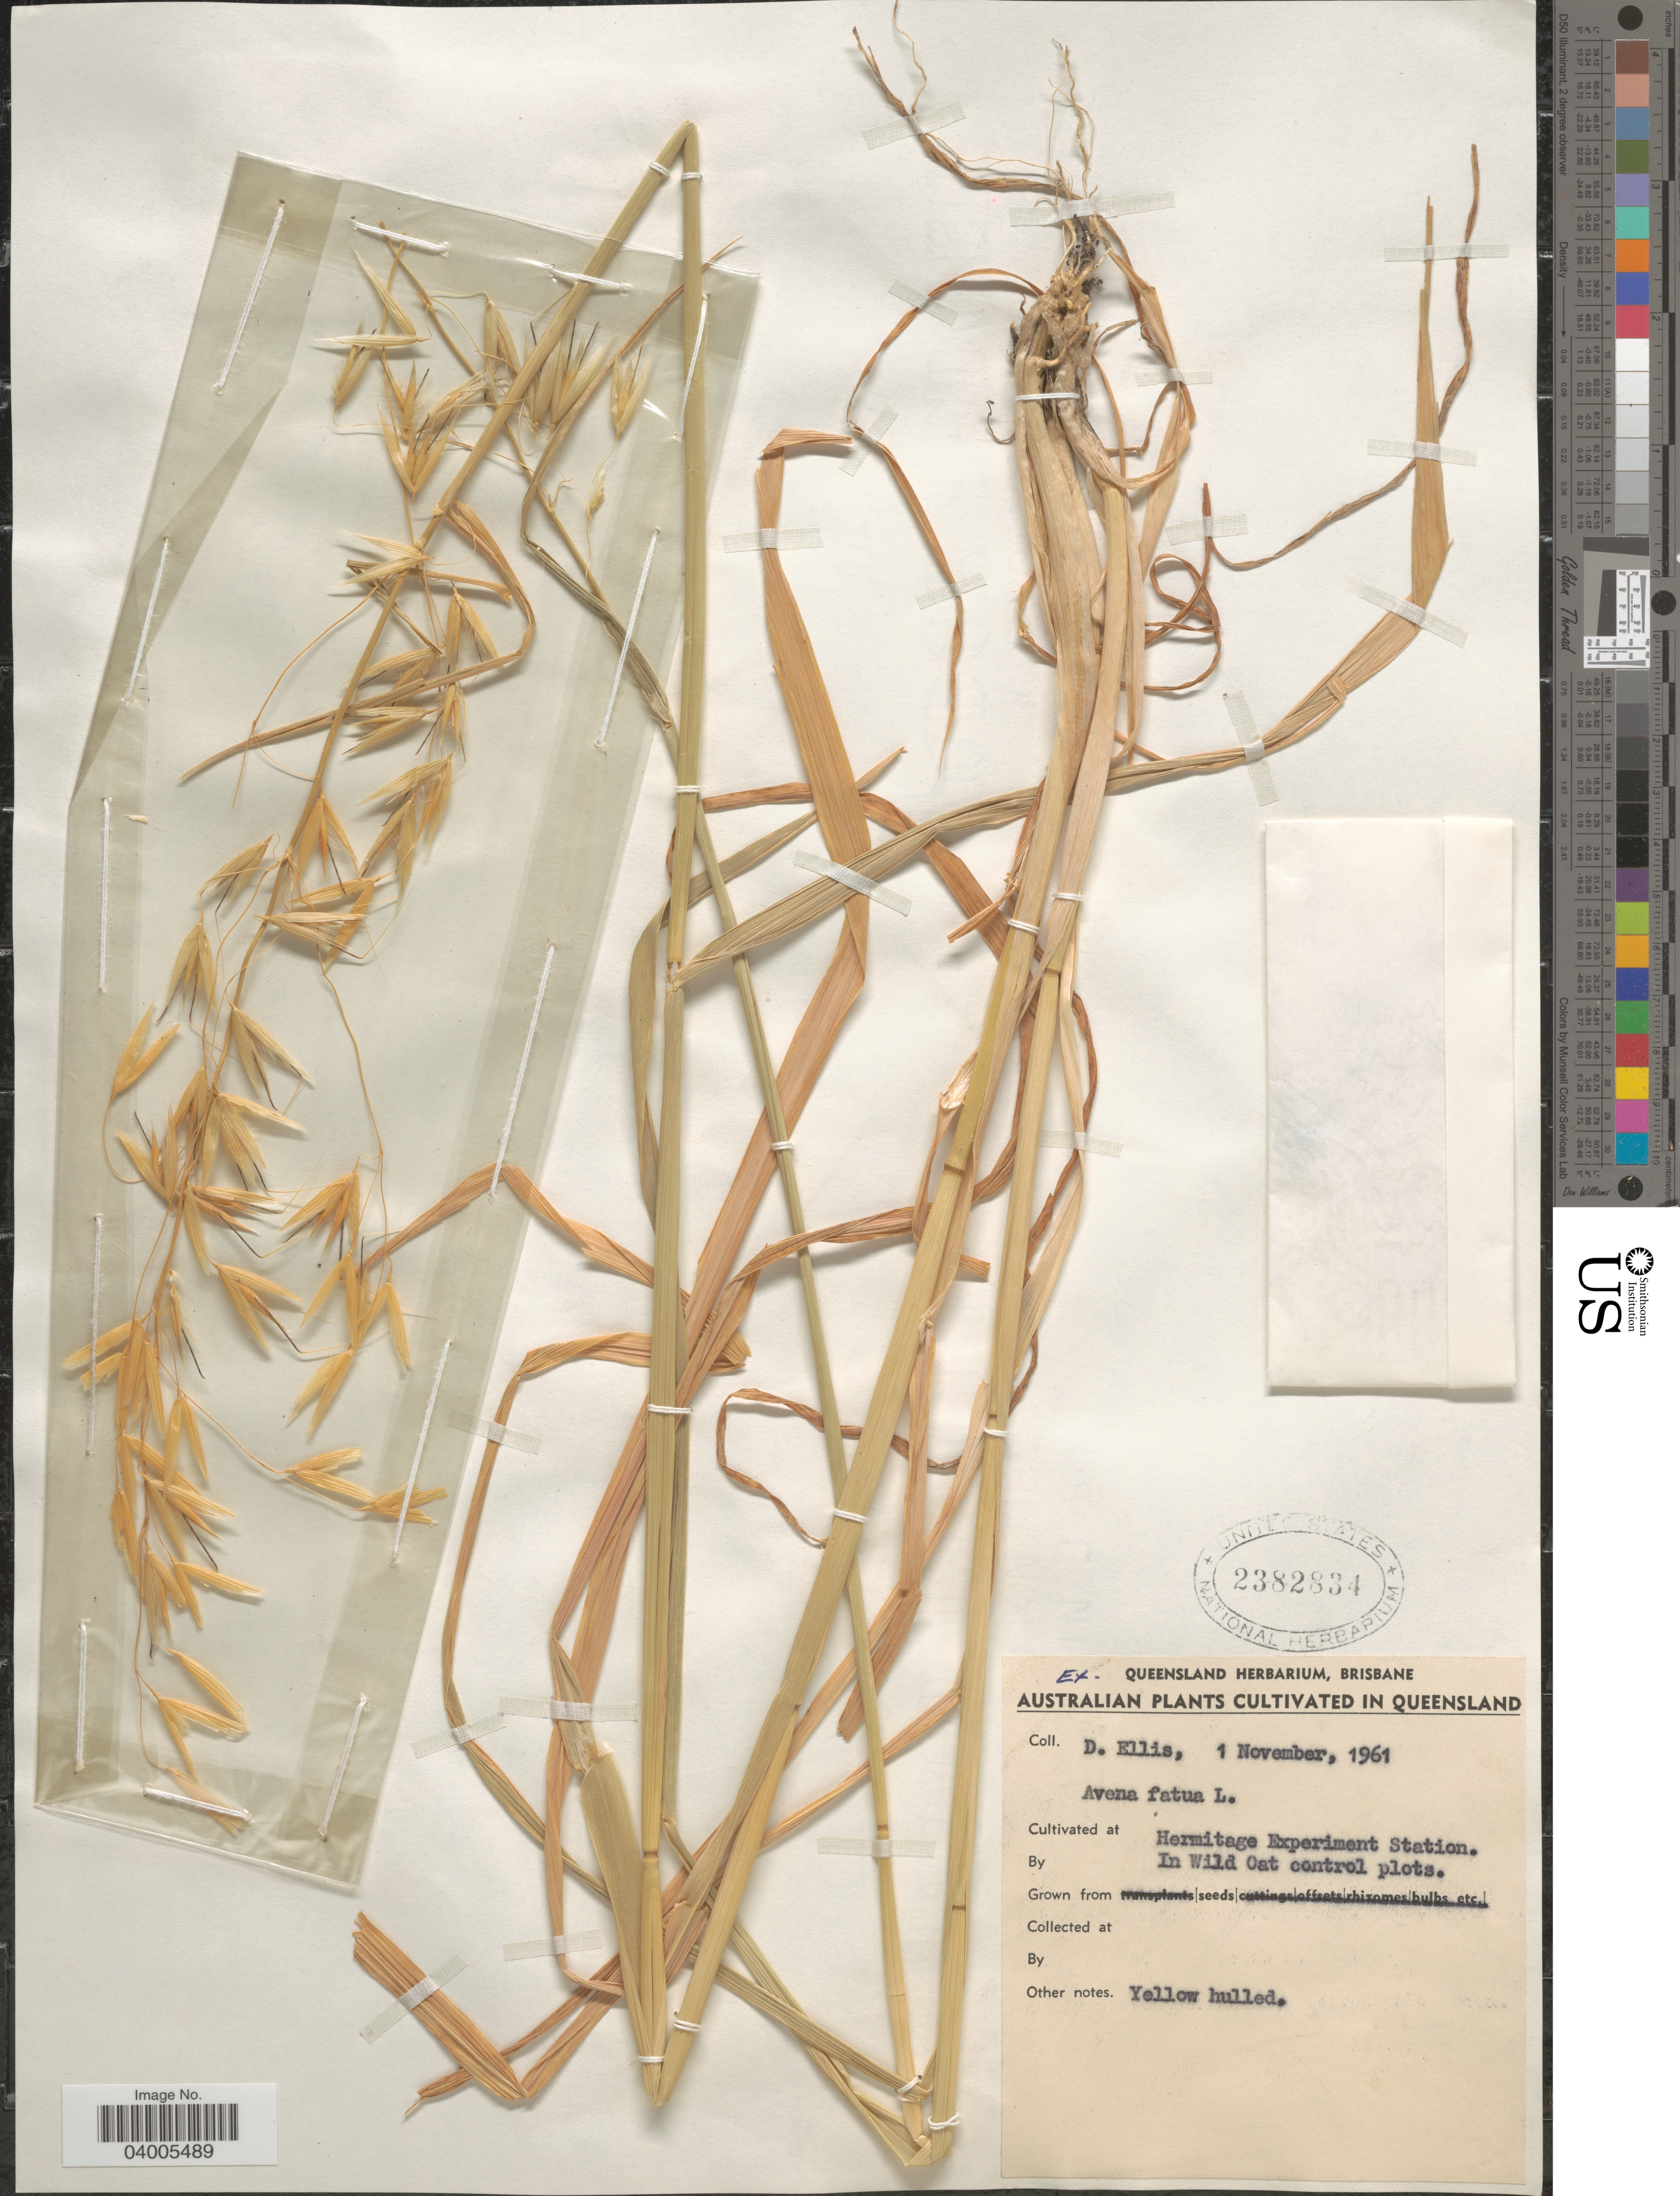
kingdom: Plantae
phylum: Tracheophyta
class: Liliopsida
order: Poales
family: Poaceae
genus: Avena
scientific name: Avena fatua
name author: L.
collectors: D. E. Ellis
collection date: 1961-11-01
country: Australia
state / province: Queensland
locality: Hermitage Experiment Station. In Wild Oat control plots.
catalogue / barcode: US 2382834